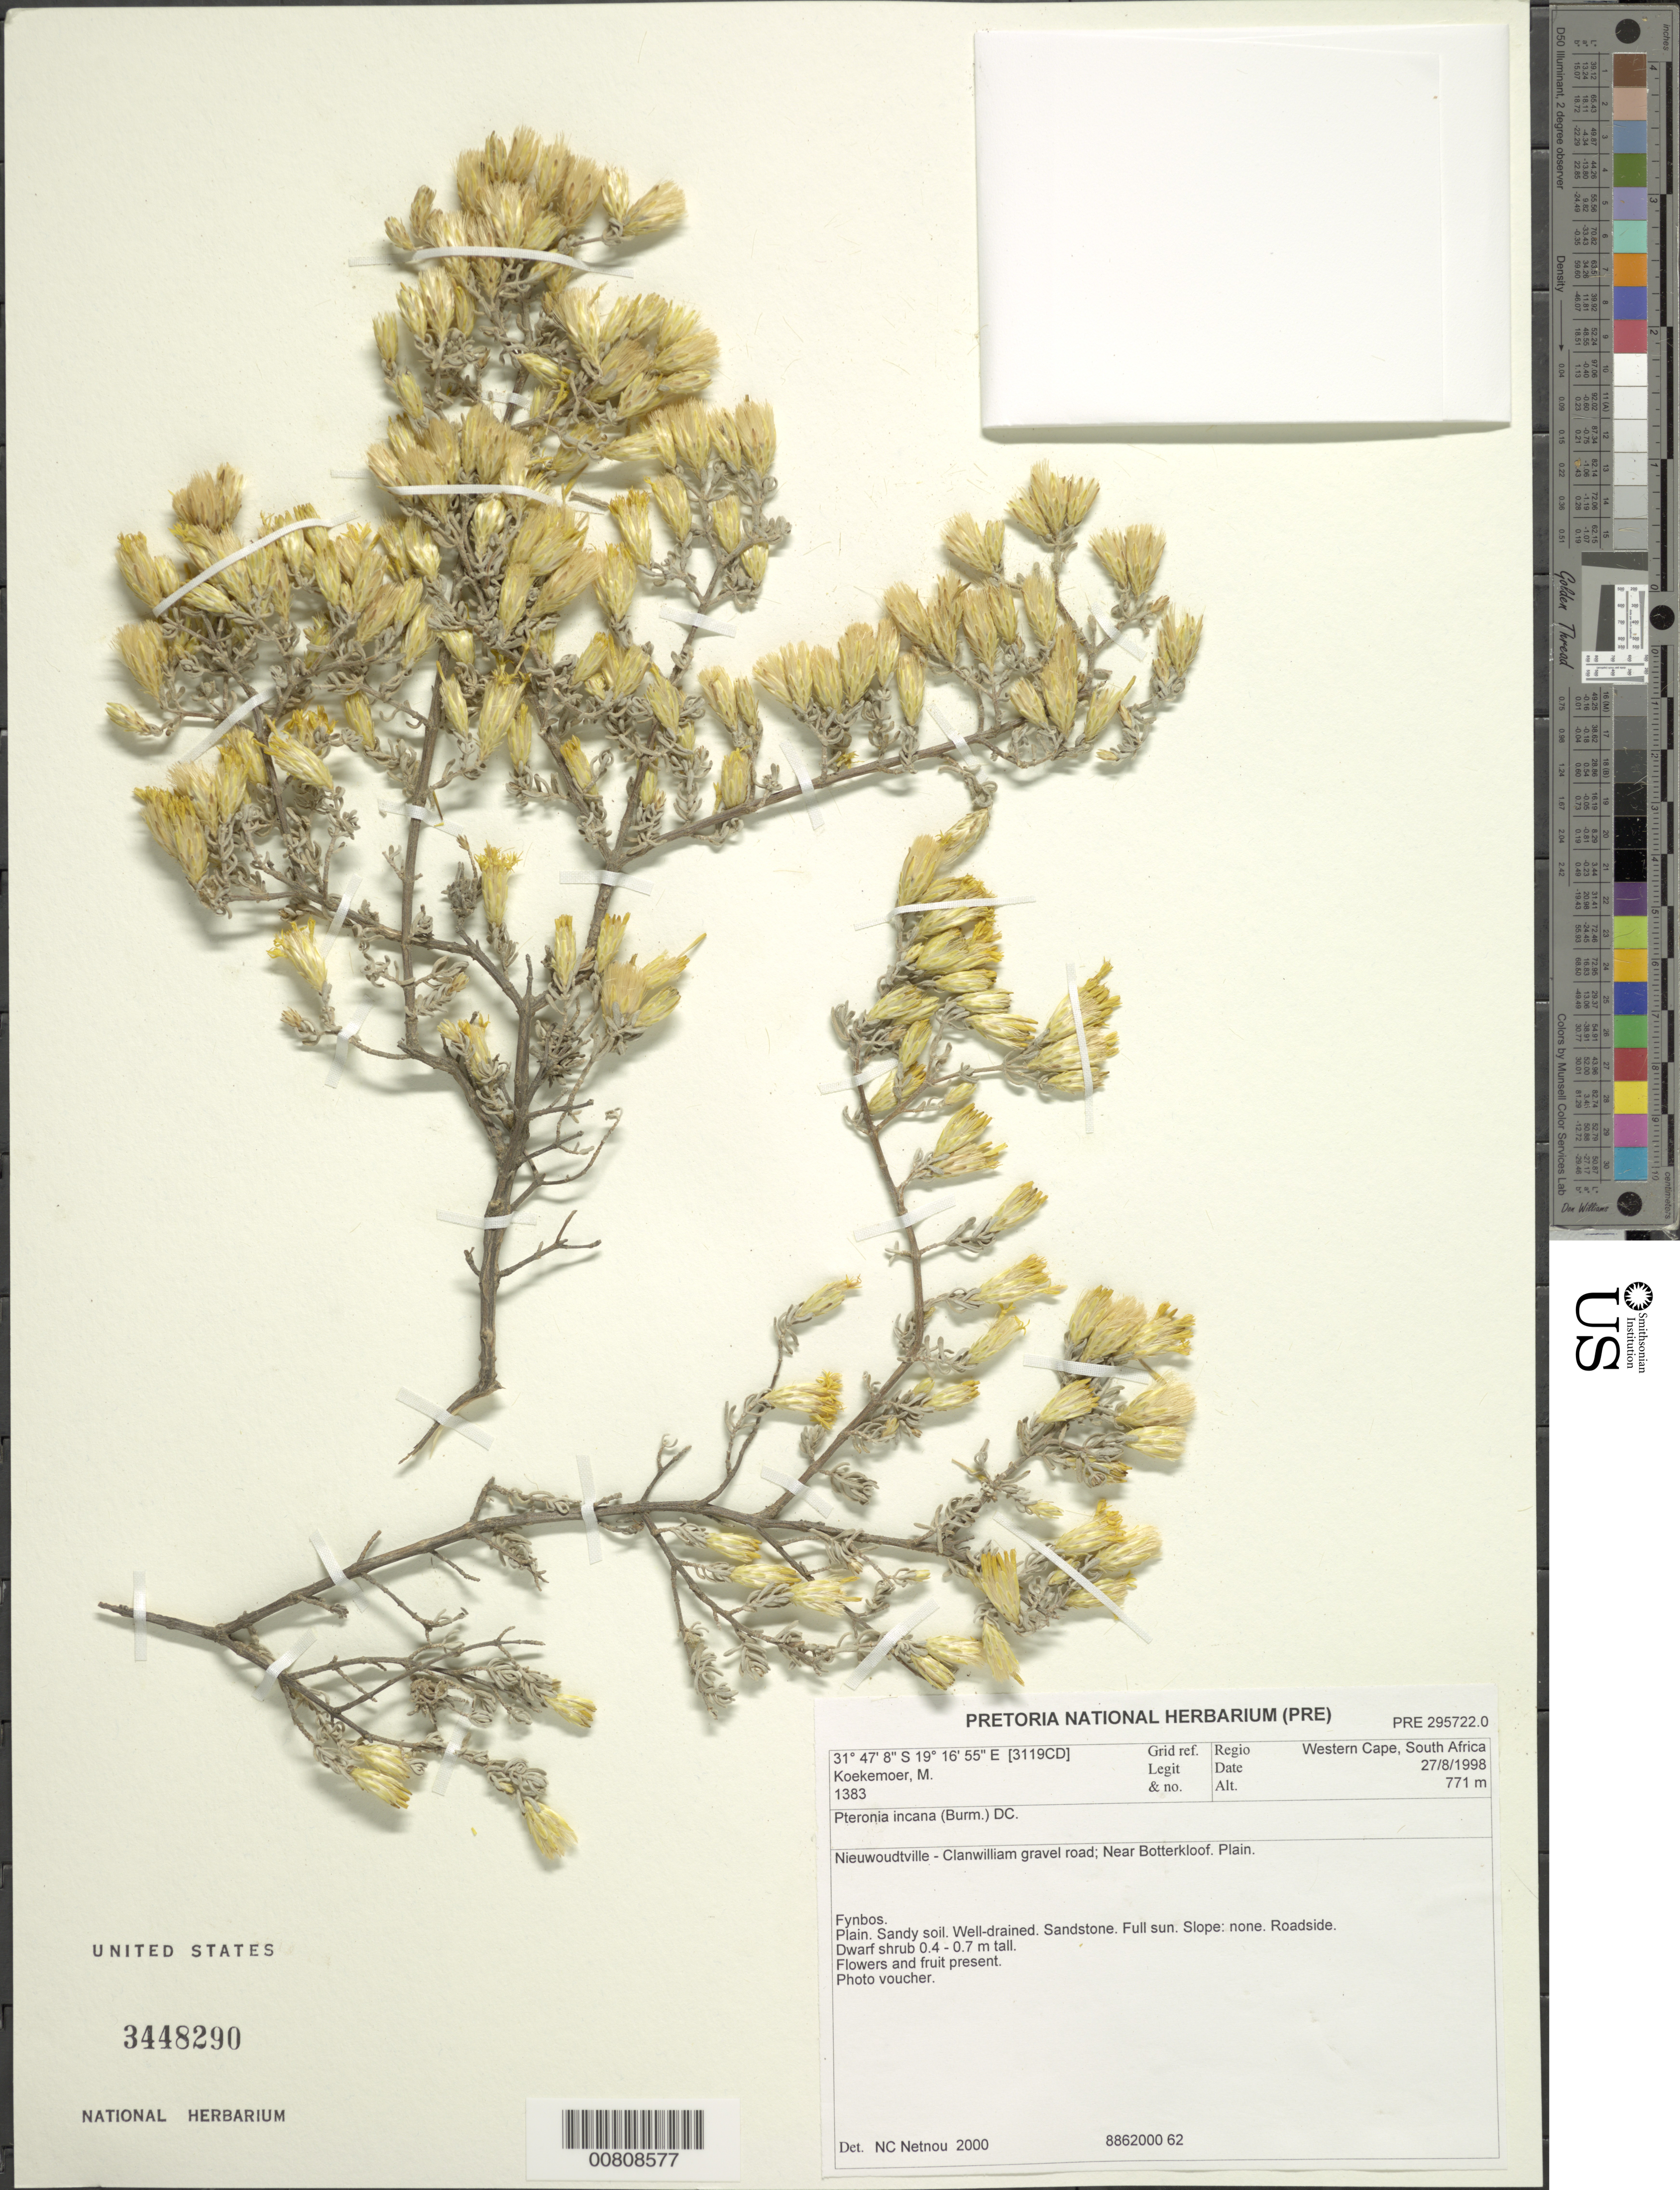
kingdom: Plantae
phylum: Tracheophyta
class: Magnoliopsida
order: Asterales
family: Asteraceae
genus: Pteronia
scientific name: Pteronia incana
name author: DC.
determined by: Netnou, N. C.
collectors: M. Koekemoer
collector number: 1383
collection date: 1998-08-27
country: South Africa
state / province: Western Cape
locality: Nieuwoudtville-Clanwilliam gravel road; near Botterkloof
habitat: Fynbos, plain, rocky sandy soil, well-drained, full sun, roadside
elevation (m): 771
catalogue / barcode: US 3448290